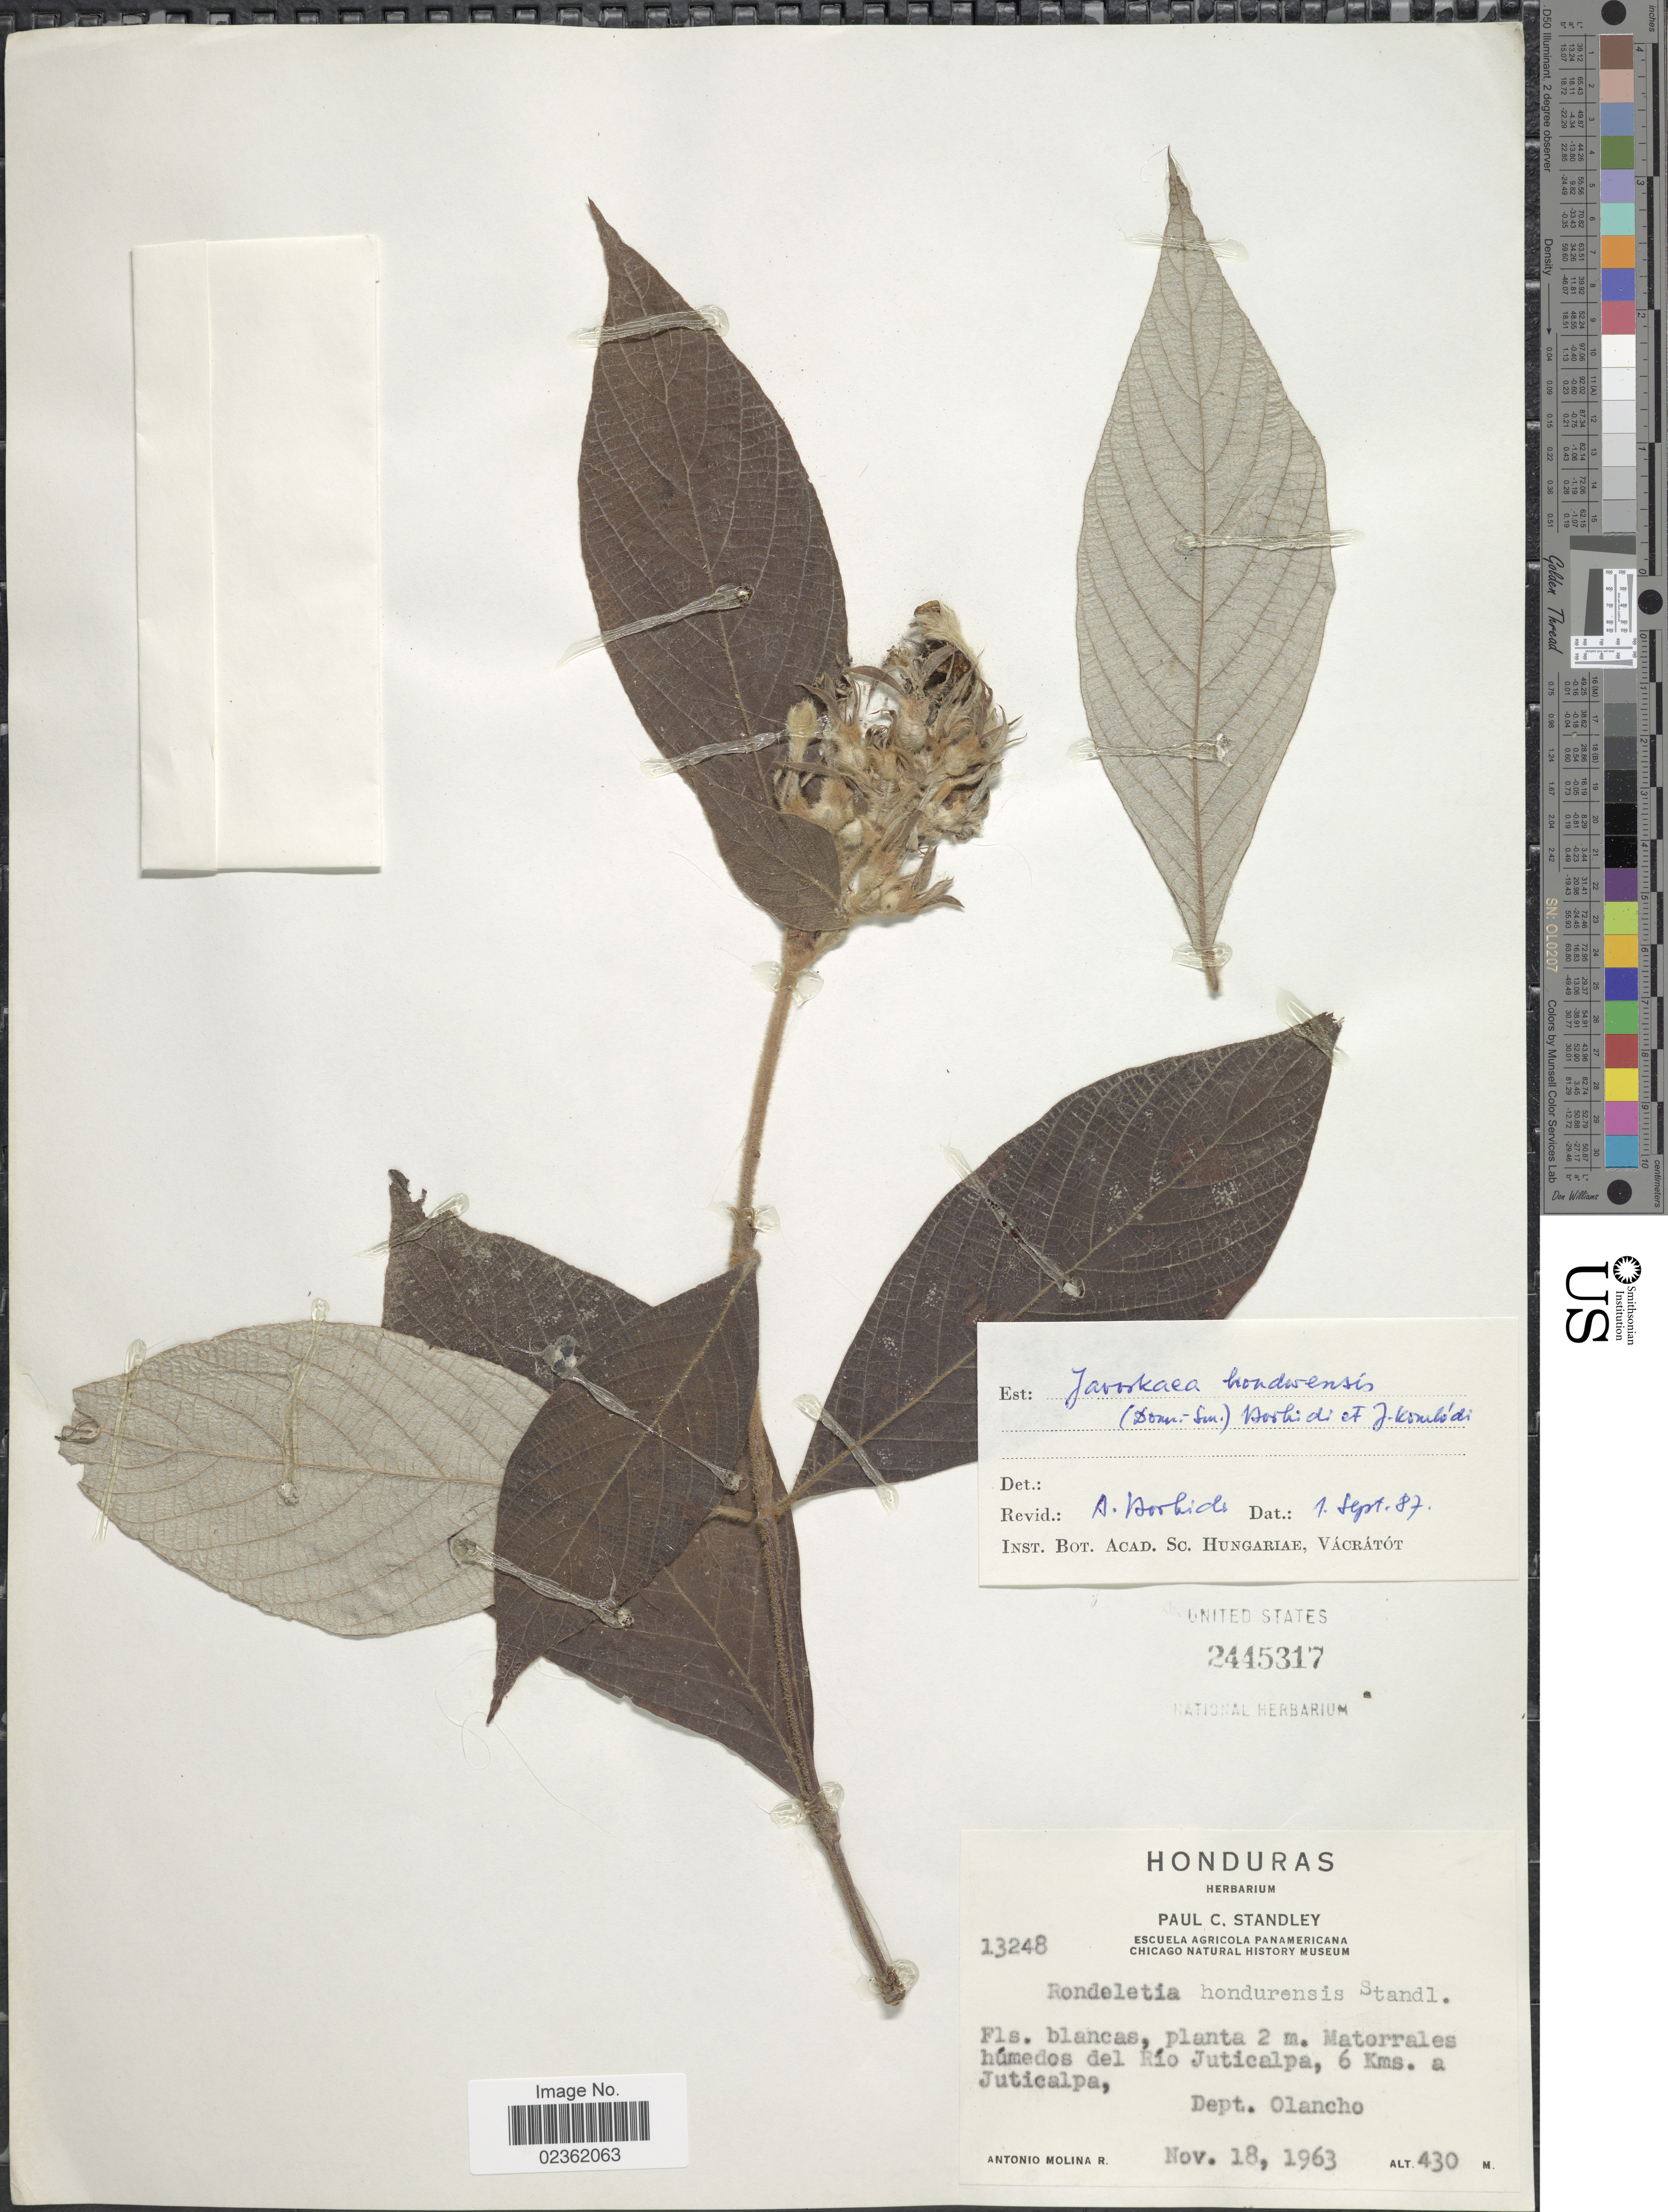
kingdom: Plantae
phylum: Tracheophyta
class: Magnoliopsida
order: Gentianales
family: Rubiaceae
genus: Rondeletia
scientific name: Rondeletia hondurensis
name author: Donn. Sm.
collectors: A. Molina R.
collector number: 13248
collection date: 1963-11-18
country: Honduras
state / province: Olancho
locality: Matorrales humedos del Rio Juticalpa, 6 Kms. a Juticalpa.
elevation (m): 430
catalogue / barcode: US 2445317